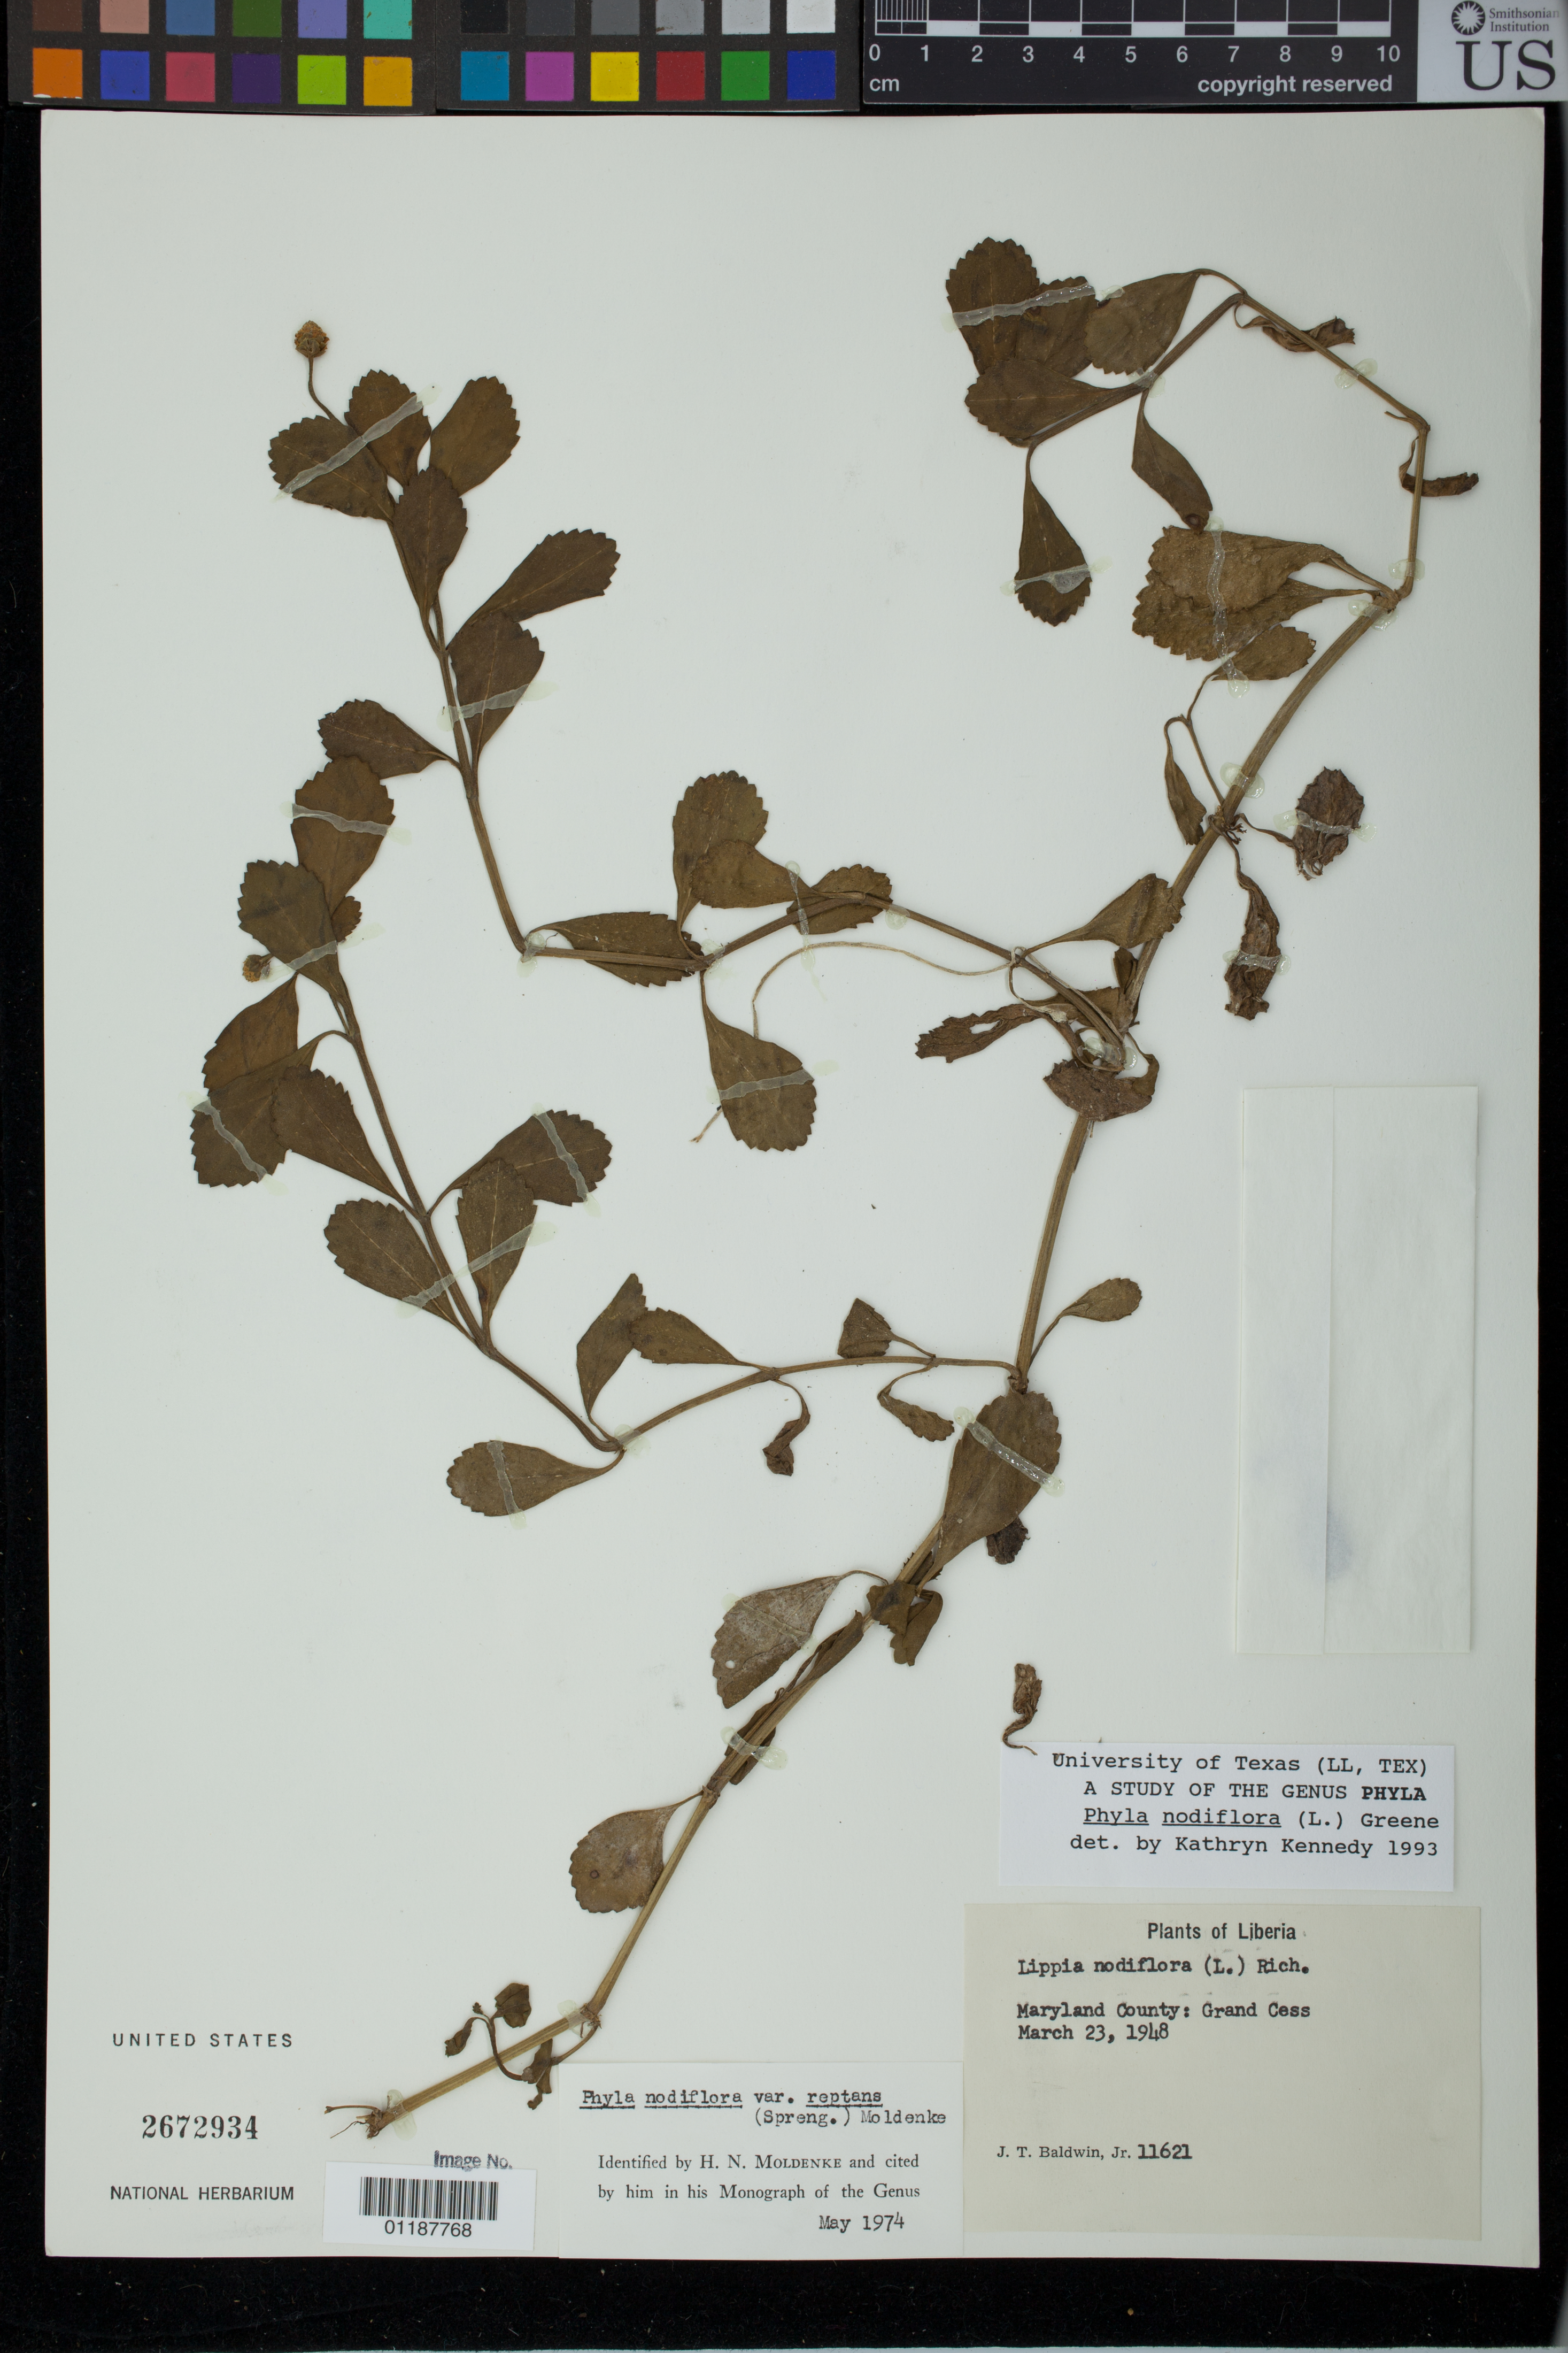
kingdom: Plantae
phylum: Tracheophyta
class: Magnoliopsida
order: Lamiales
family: Verbenaceae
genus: Phyla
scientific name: Phyla nodiflora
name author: (L.) Greene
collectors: J. T. Baldwin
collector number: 11621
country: Liberia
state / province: Maryland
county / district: Maryland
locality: Grand Cess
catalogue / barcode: US 2672934